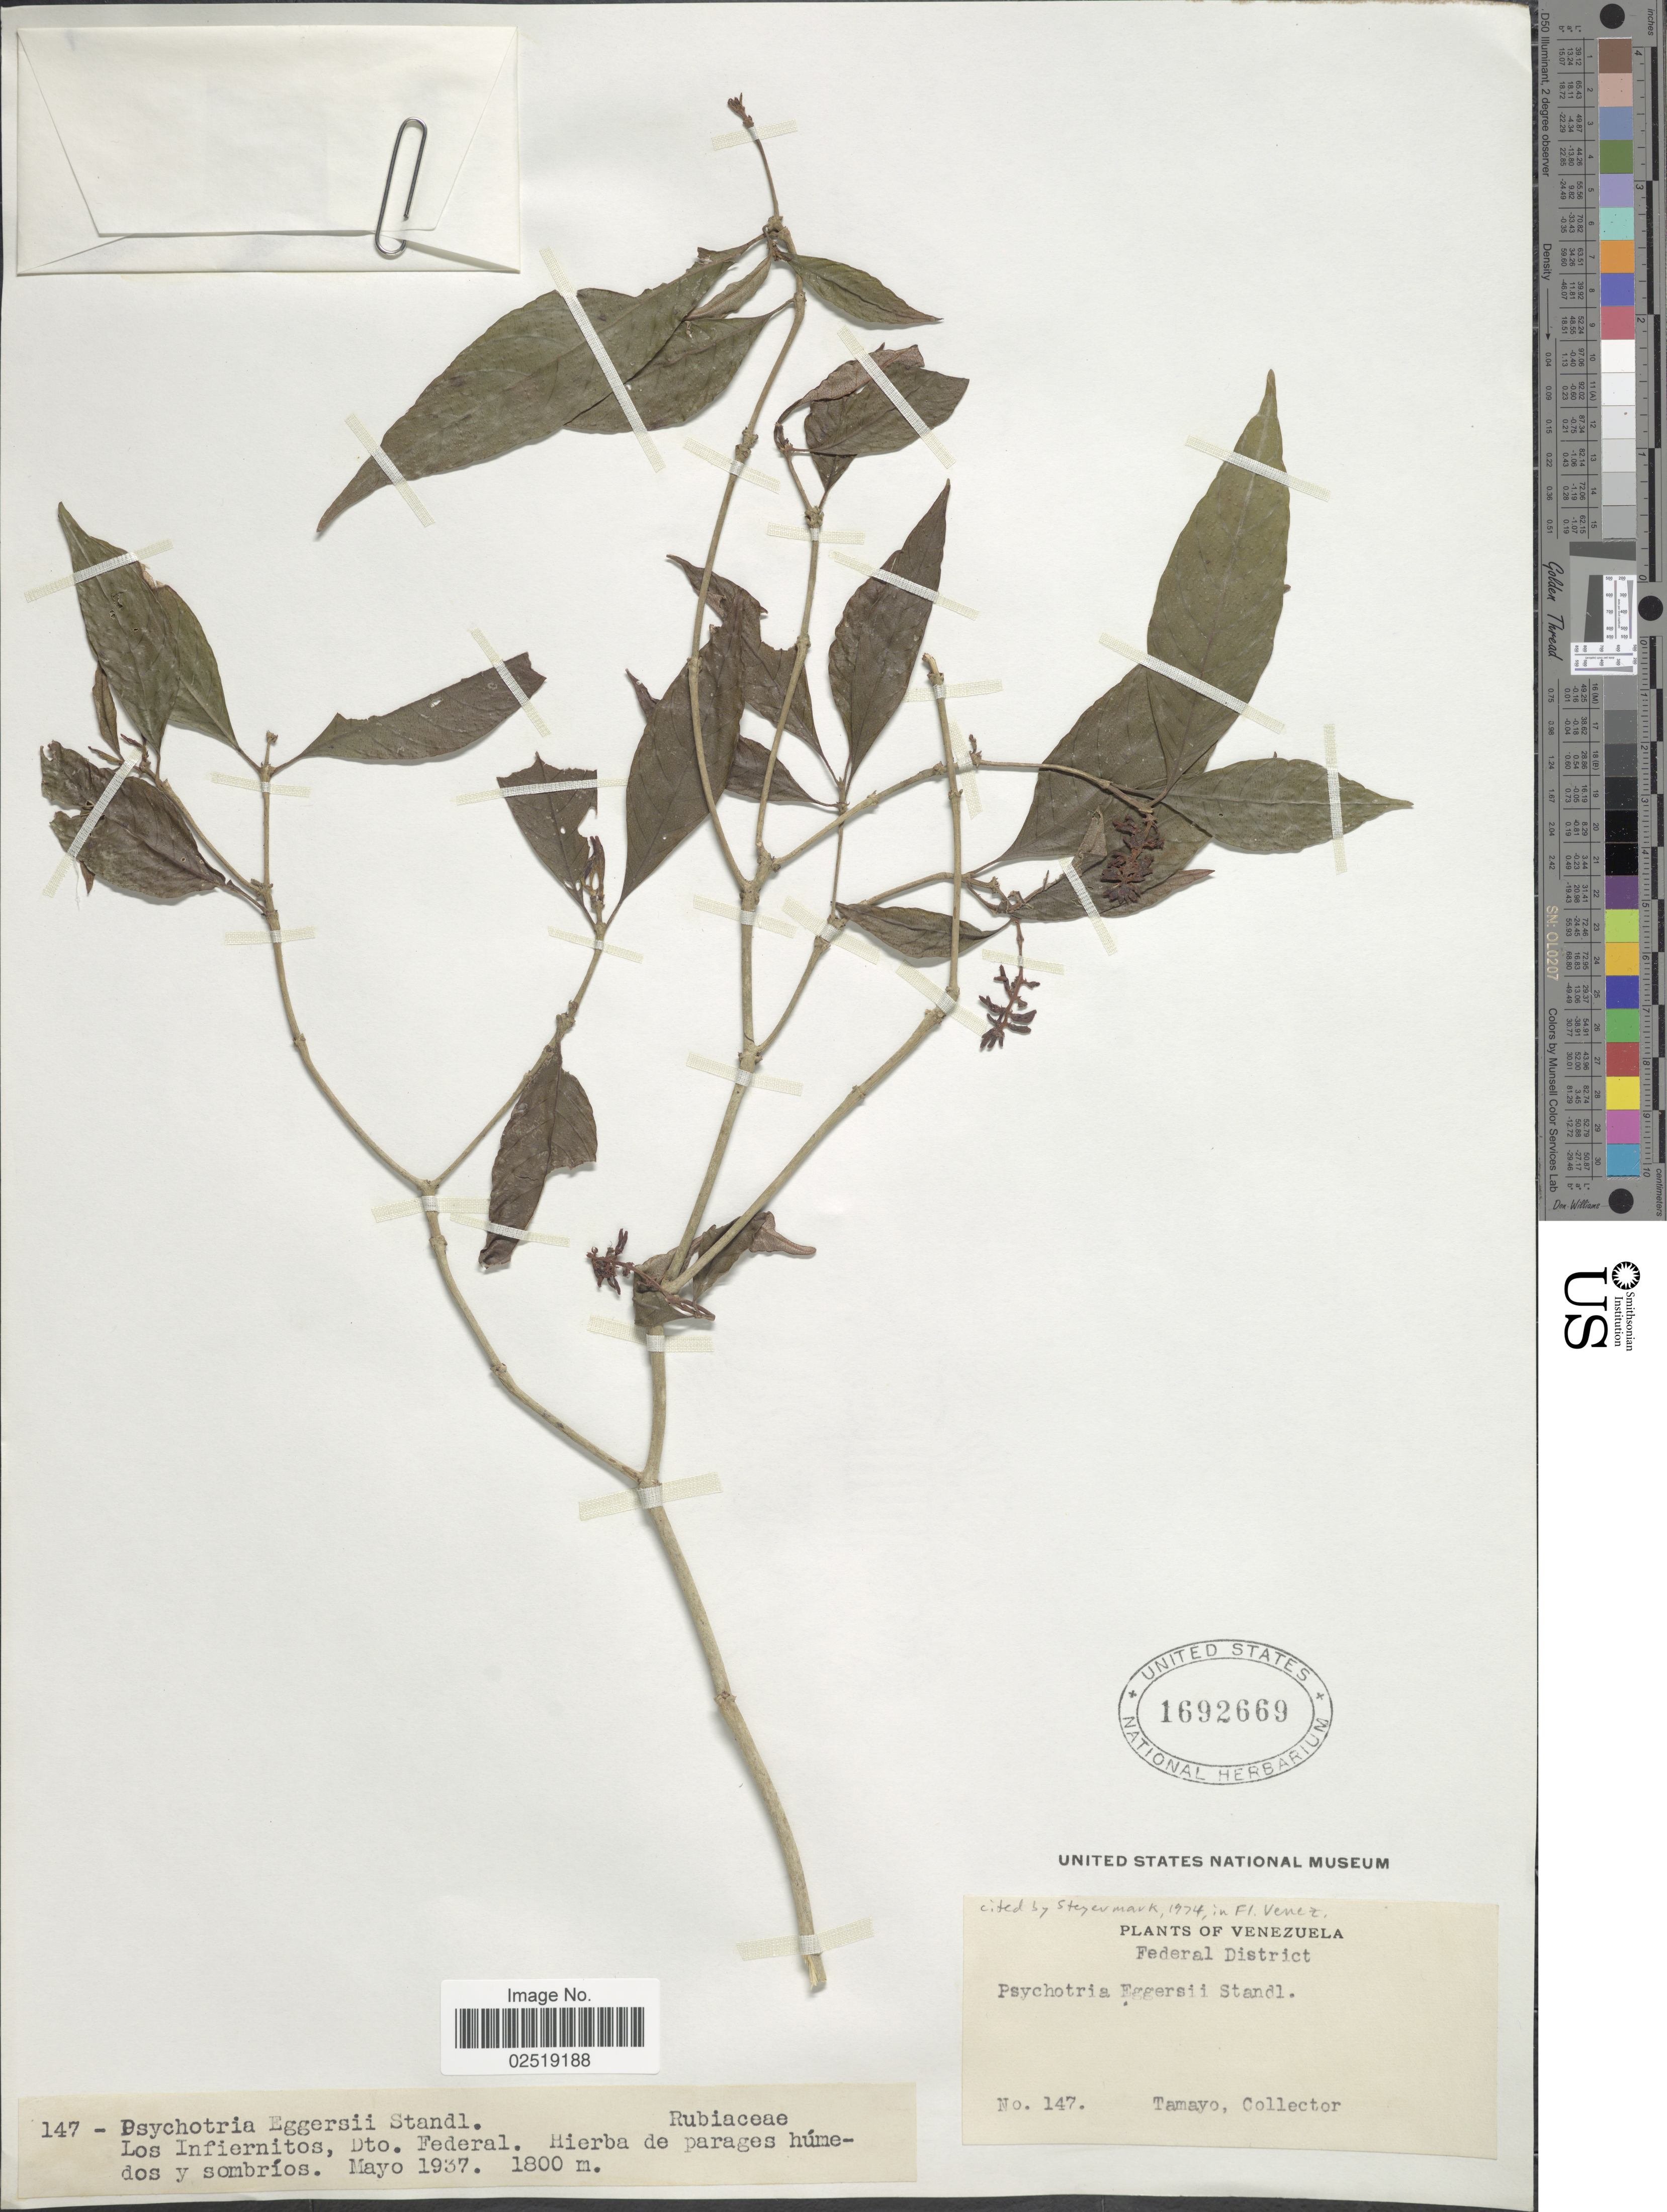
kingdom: Plantae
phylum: Tracheophyta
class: Magnoliopsida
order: Gentianales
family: Rubiaceae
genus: Psychotria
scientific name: Psychotria eggersii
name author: Standl.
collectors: -. Tamayo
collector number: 147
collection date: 1937-05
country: Venezuela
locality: Los Infiernitos, Dto. Federal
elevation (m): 1800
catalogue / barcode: US 1692669